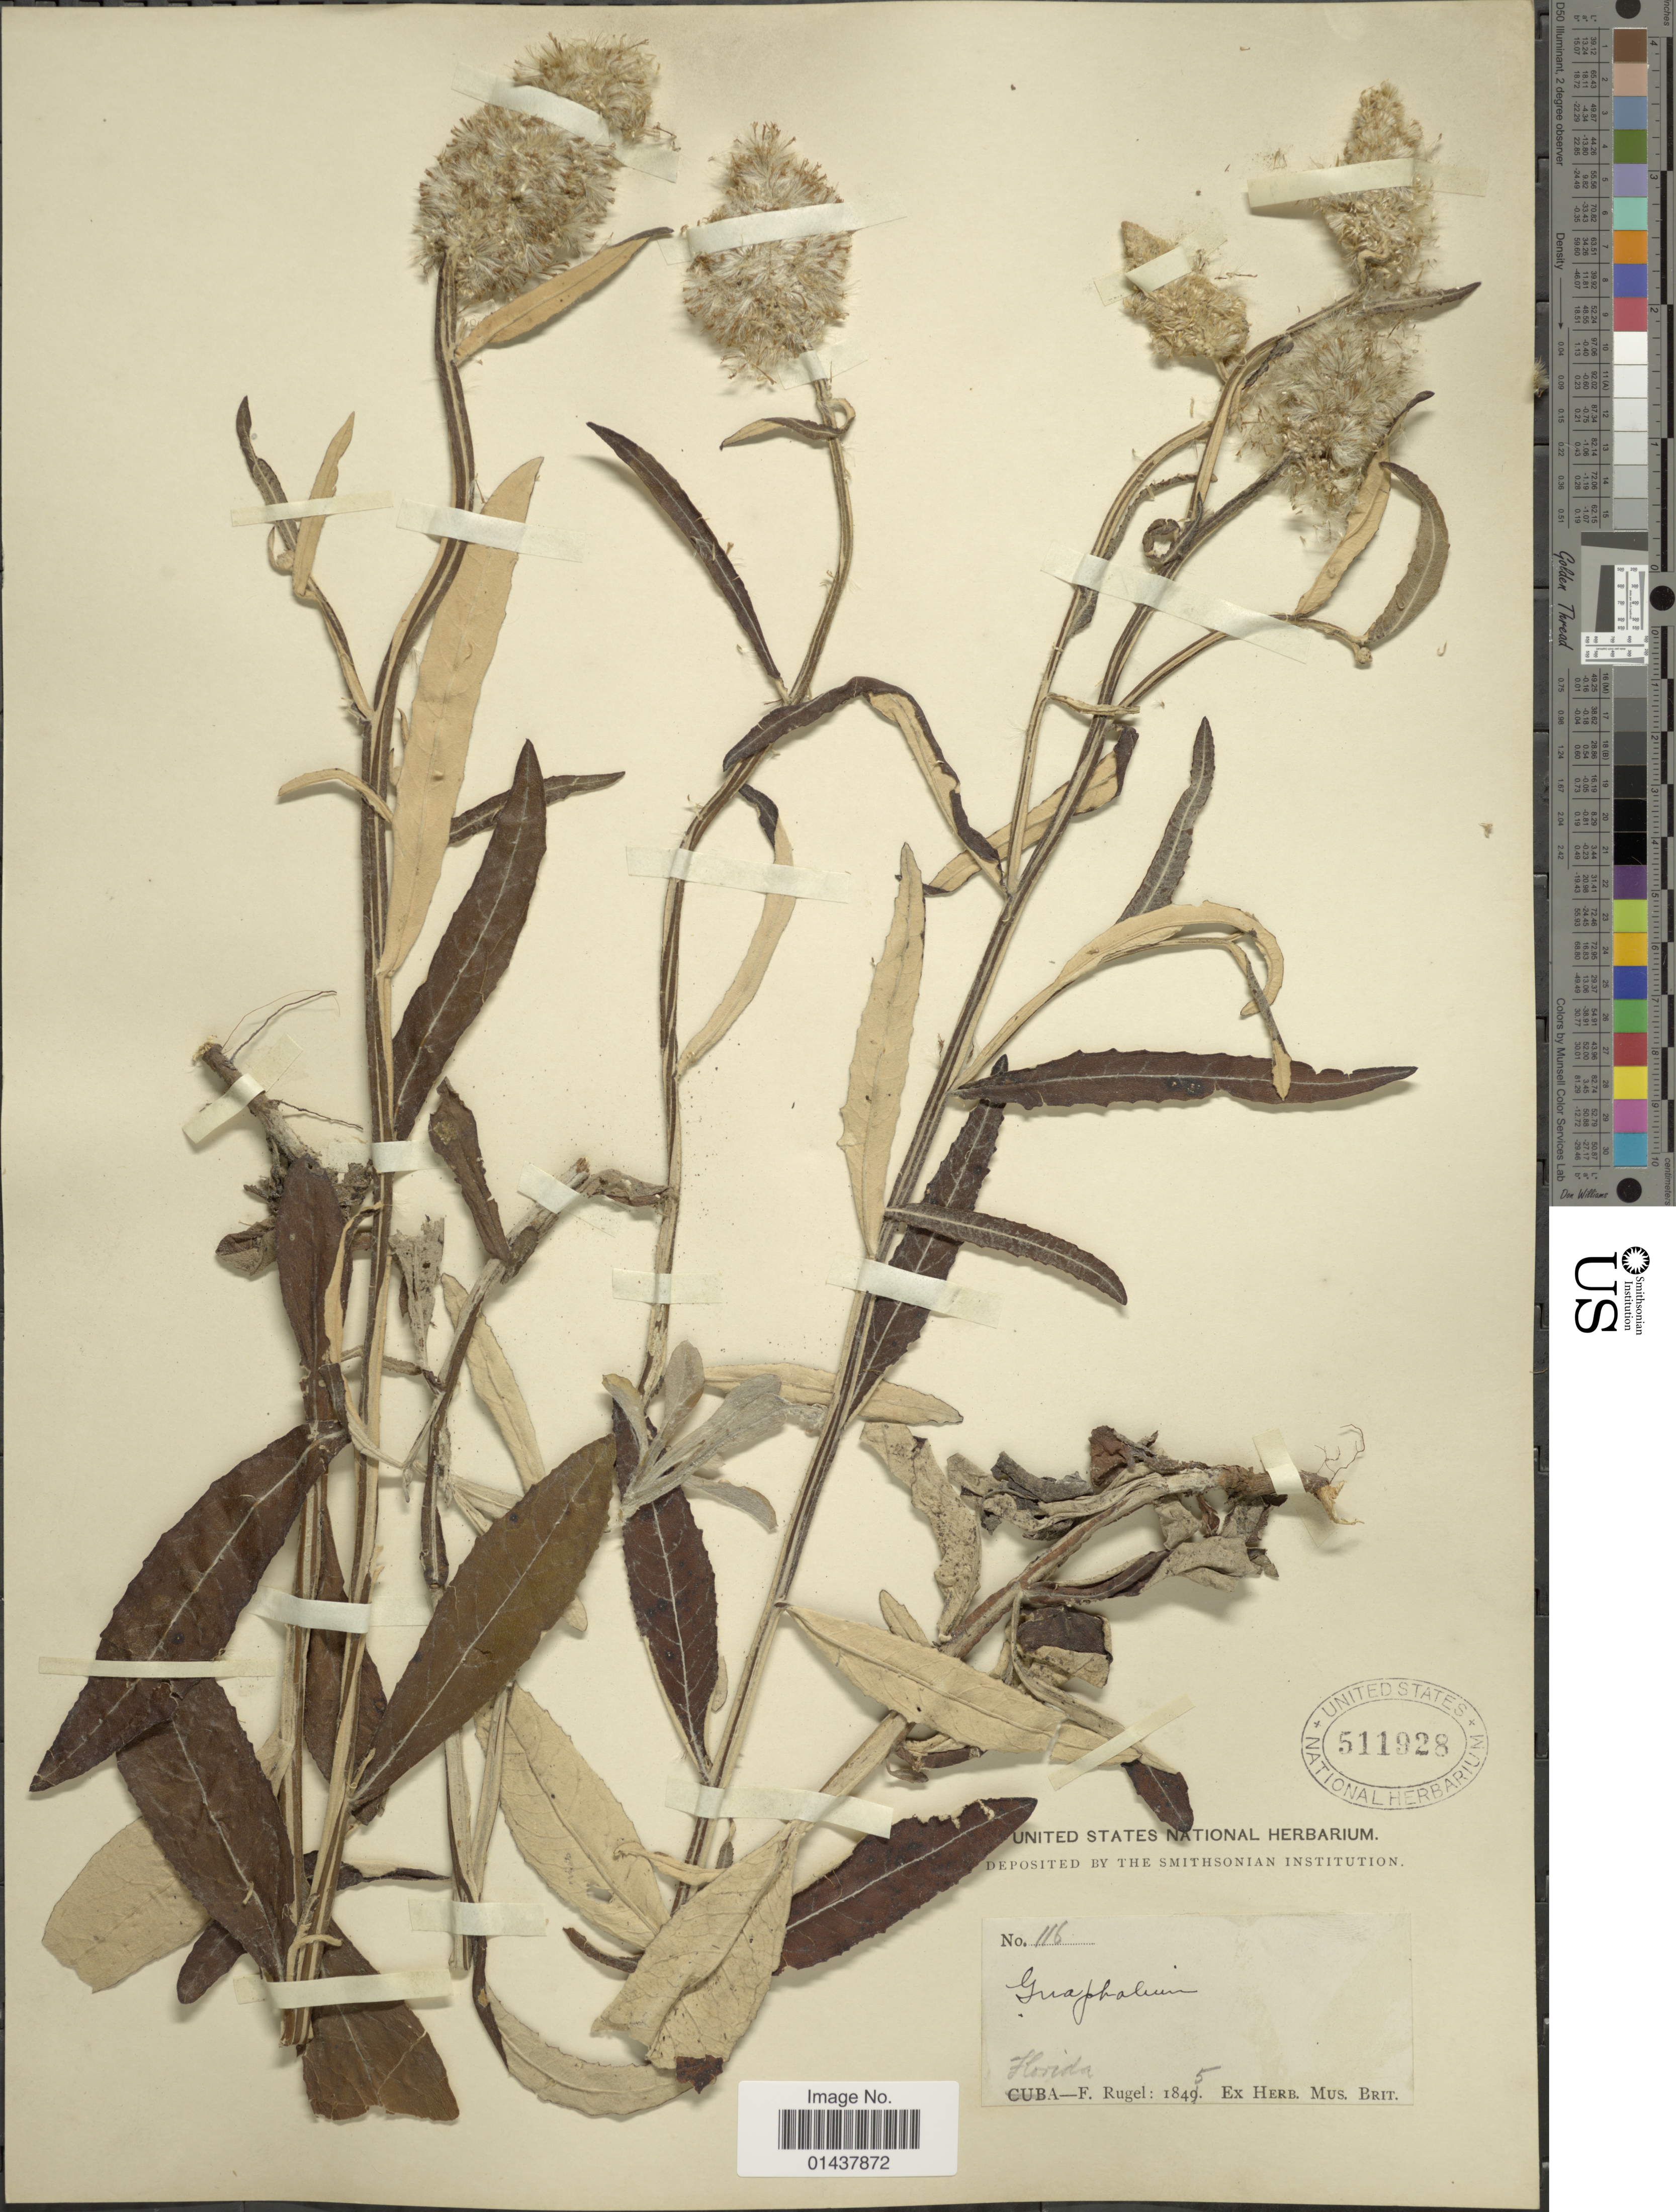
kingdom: Plantae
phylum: Tracheophyta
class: Magnoliopsida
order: Asterales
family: Asteraceae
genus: Pterocaulon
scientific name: Pterocaulon undulatum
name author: C. Mohr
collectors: F. Rugel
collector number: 116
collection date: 1845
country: United States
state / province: Florida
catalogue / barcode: US 511928